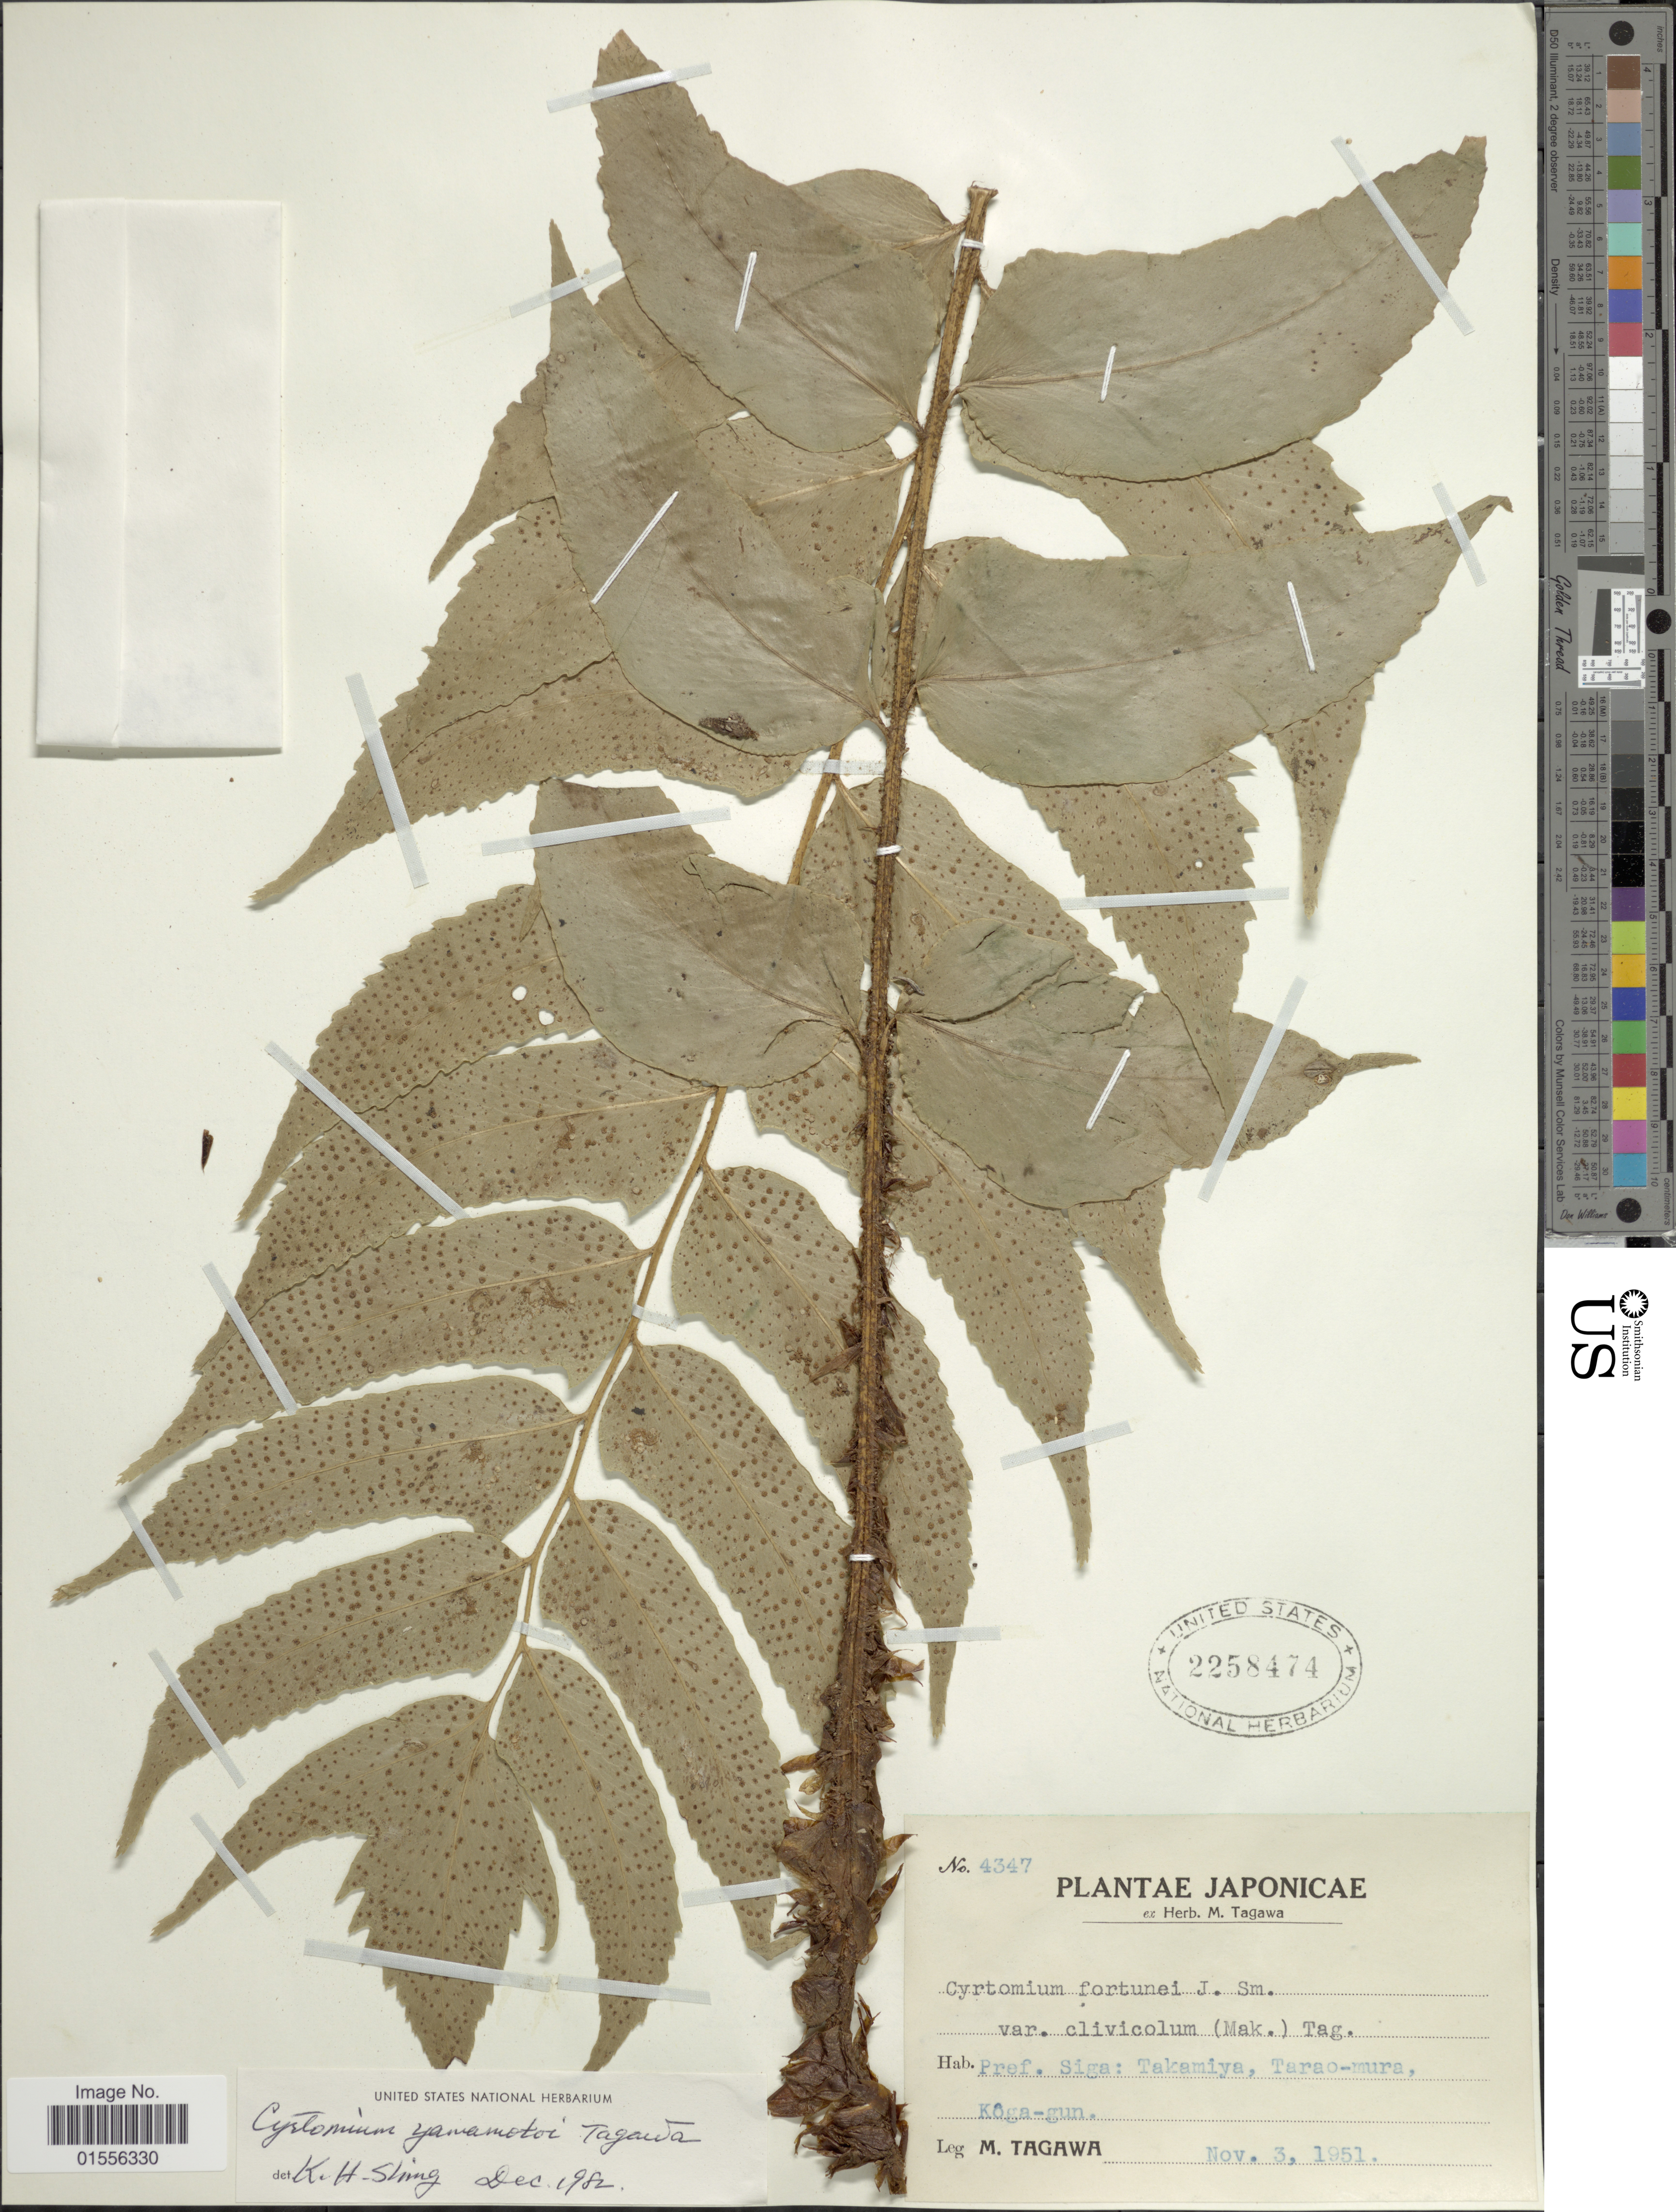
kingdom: Plantae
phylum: Tracheophyta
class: Polypodiopsida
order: Polypodiales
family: Dryopteridaceae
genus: Cyrtomium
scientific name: Cyrtomium yamamotoi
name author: Tagawa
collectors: M. Tagawa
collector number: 4347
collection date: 1951-11-03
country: Japan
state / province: Siga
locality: Pref Siga: Takayima, Tarao-mura, kôga-gun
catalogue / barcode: US 2258474